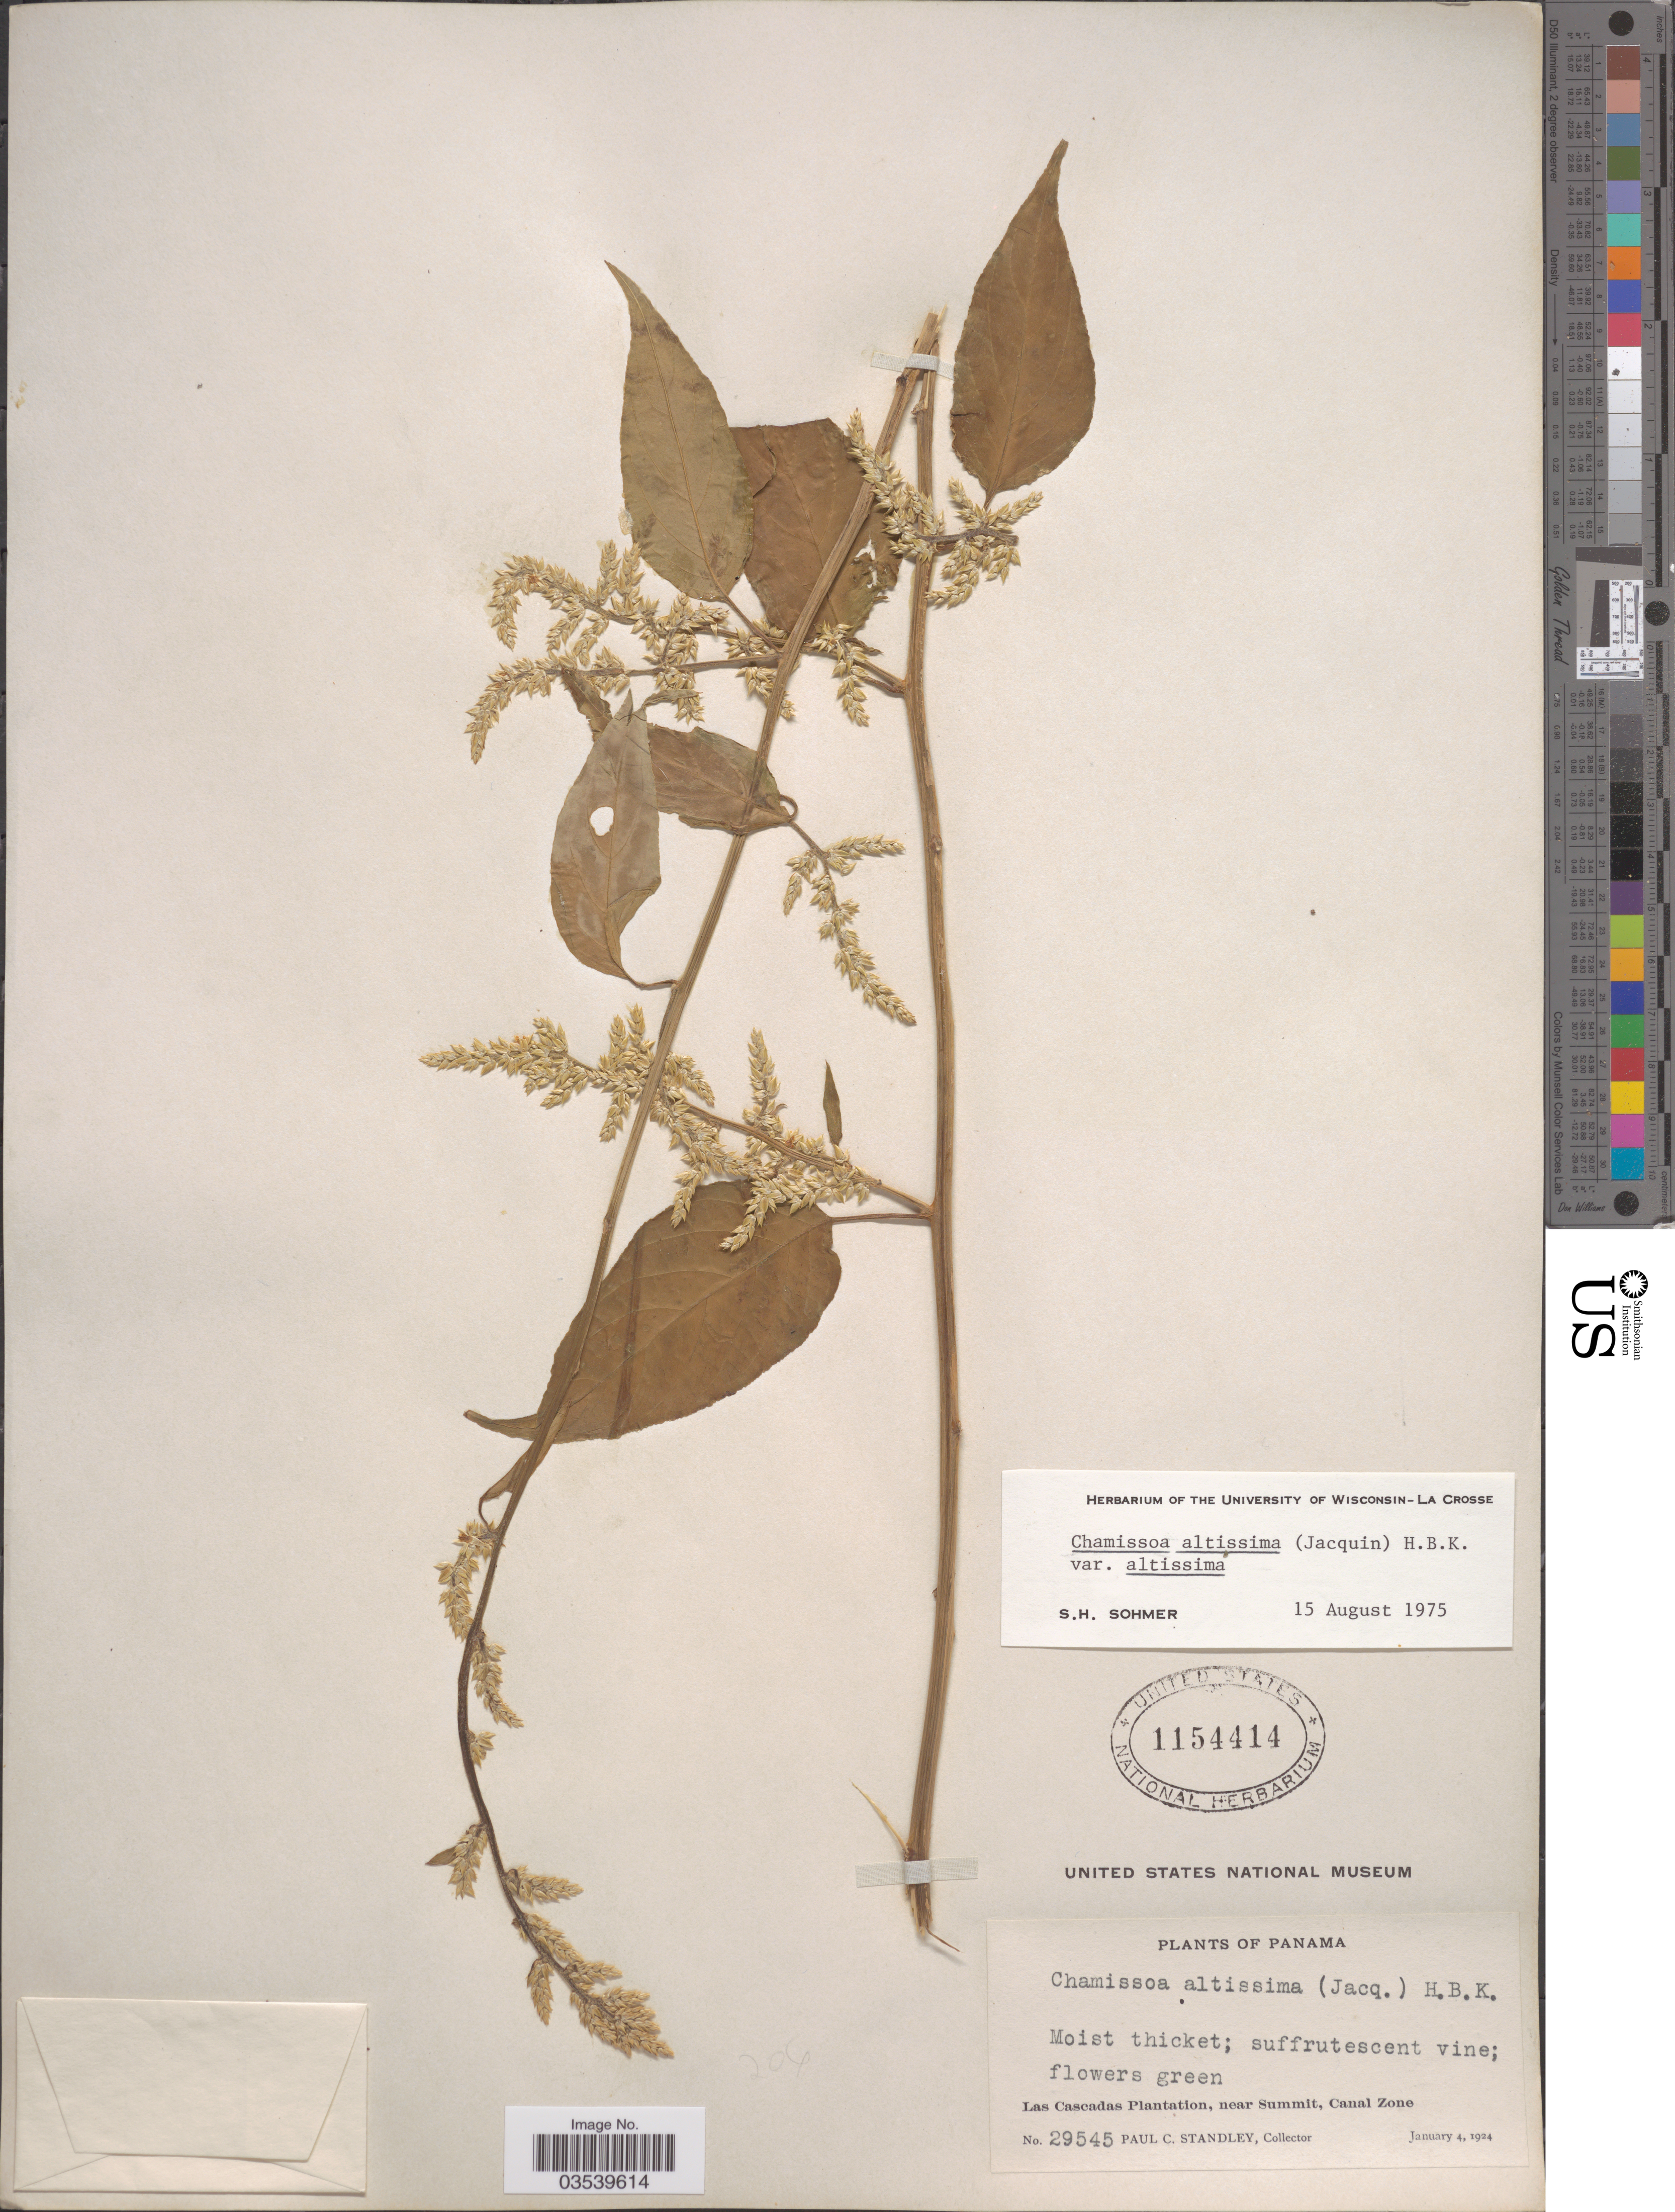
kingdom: Plantae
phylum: Tracheophyta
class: Magnoliopsida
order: Caryophyllales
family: Amaranthaceae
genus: Chamissoa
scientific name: Chamissoa altissima var. altissima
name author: (Jacq.) Kunth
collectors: P. C. Standley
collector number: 29545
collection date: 1924-01-04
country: Panama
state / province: Colón / Panamá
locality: Las Cascadas Plantation, near Summit, Canal Zone.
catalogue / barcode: US 1154414